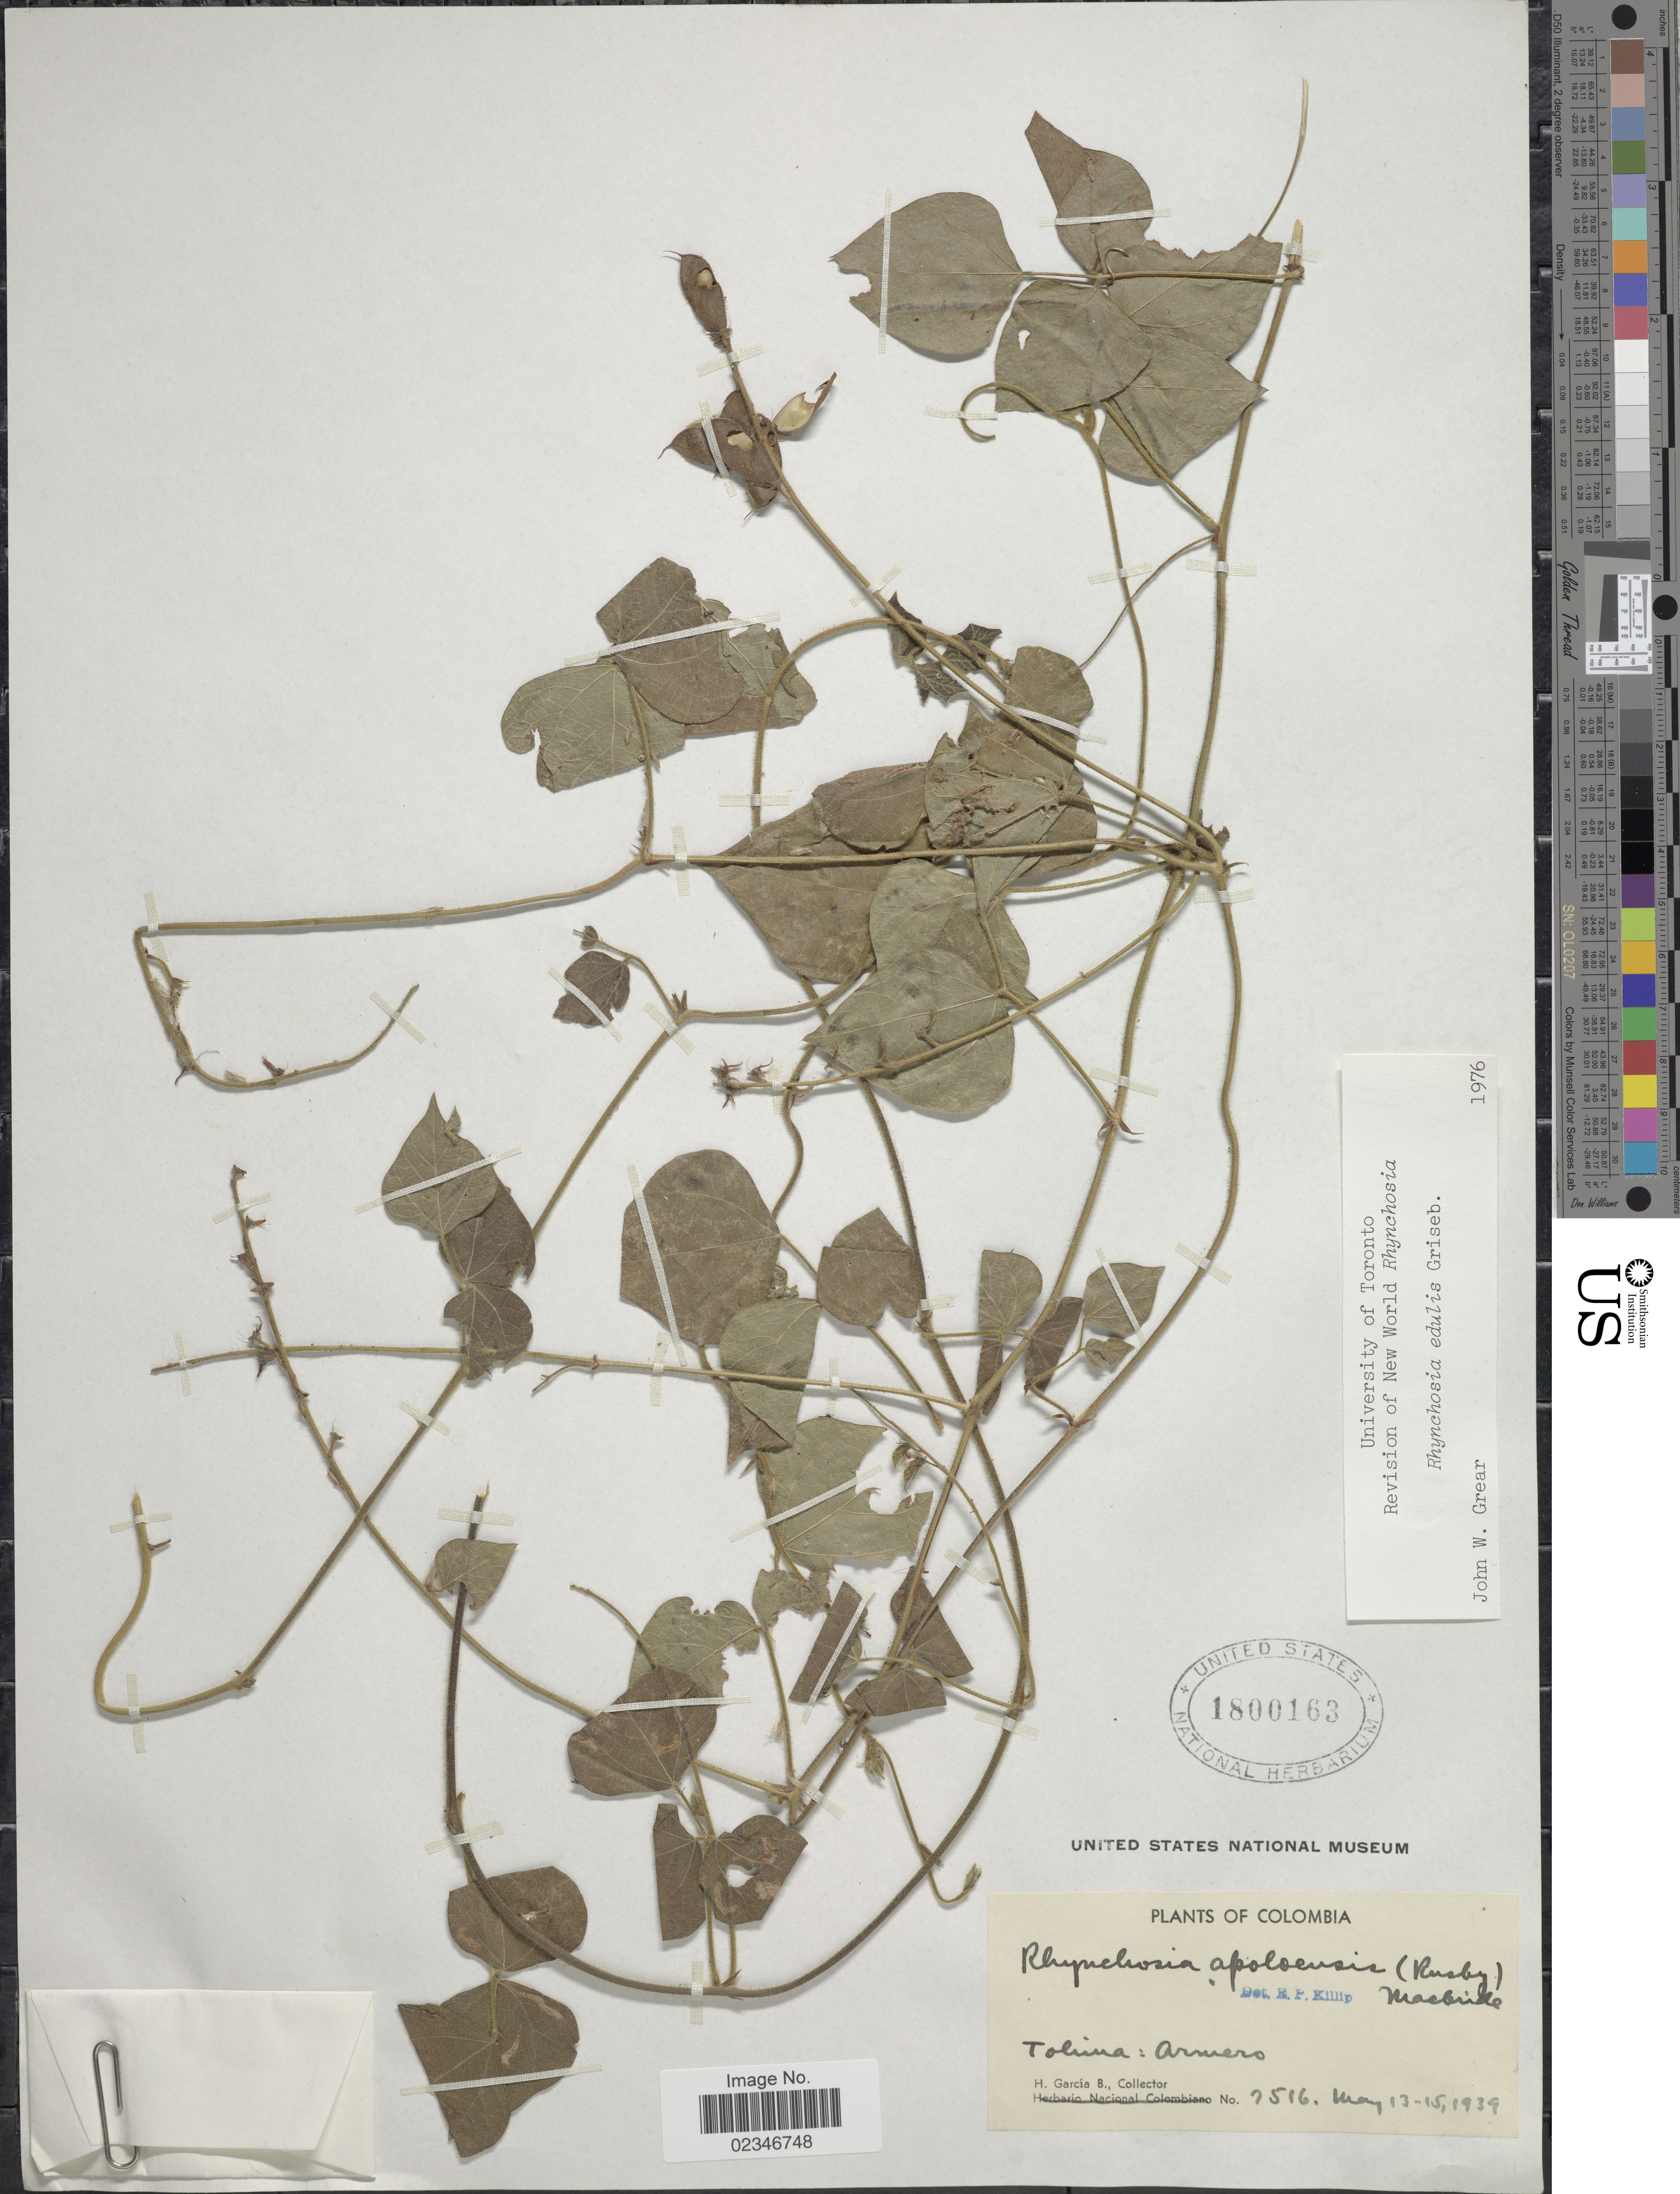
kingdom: Plantae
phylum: Tracheophyta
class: Magnoliopsida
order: Fabales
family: Fabaceae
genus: Rhynchosia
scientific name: Rhynchosia edulis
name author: Griseb.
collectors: H. García Barriga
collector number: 7516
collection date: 1939-05-13/1939-05-15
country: Colombia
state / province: Tolima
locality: Tolima: Armero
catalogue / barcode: US 1800163